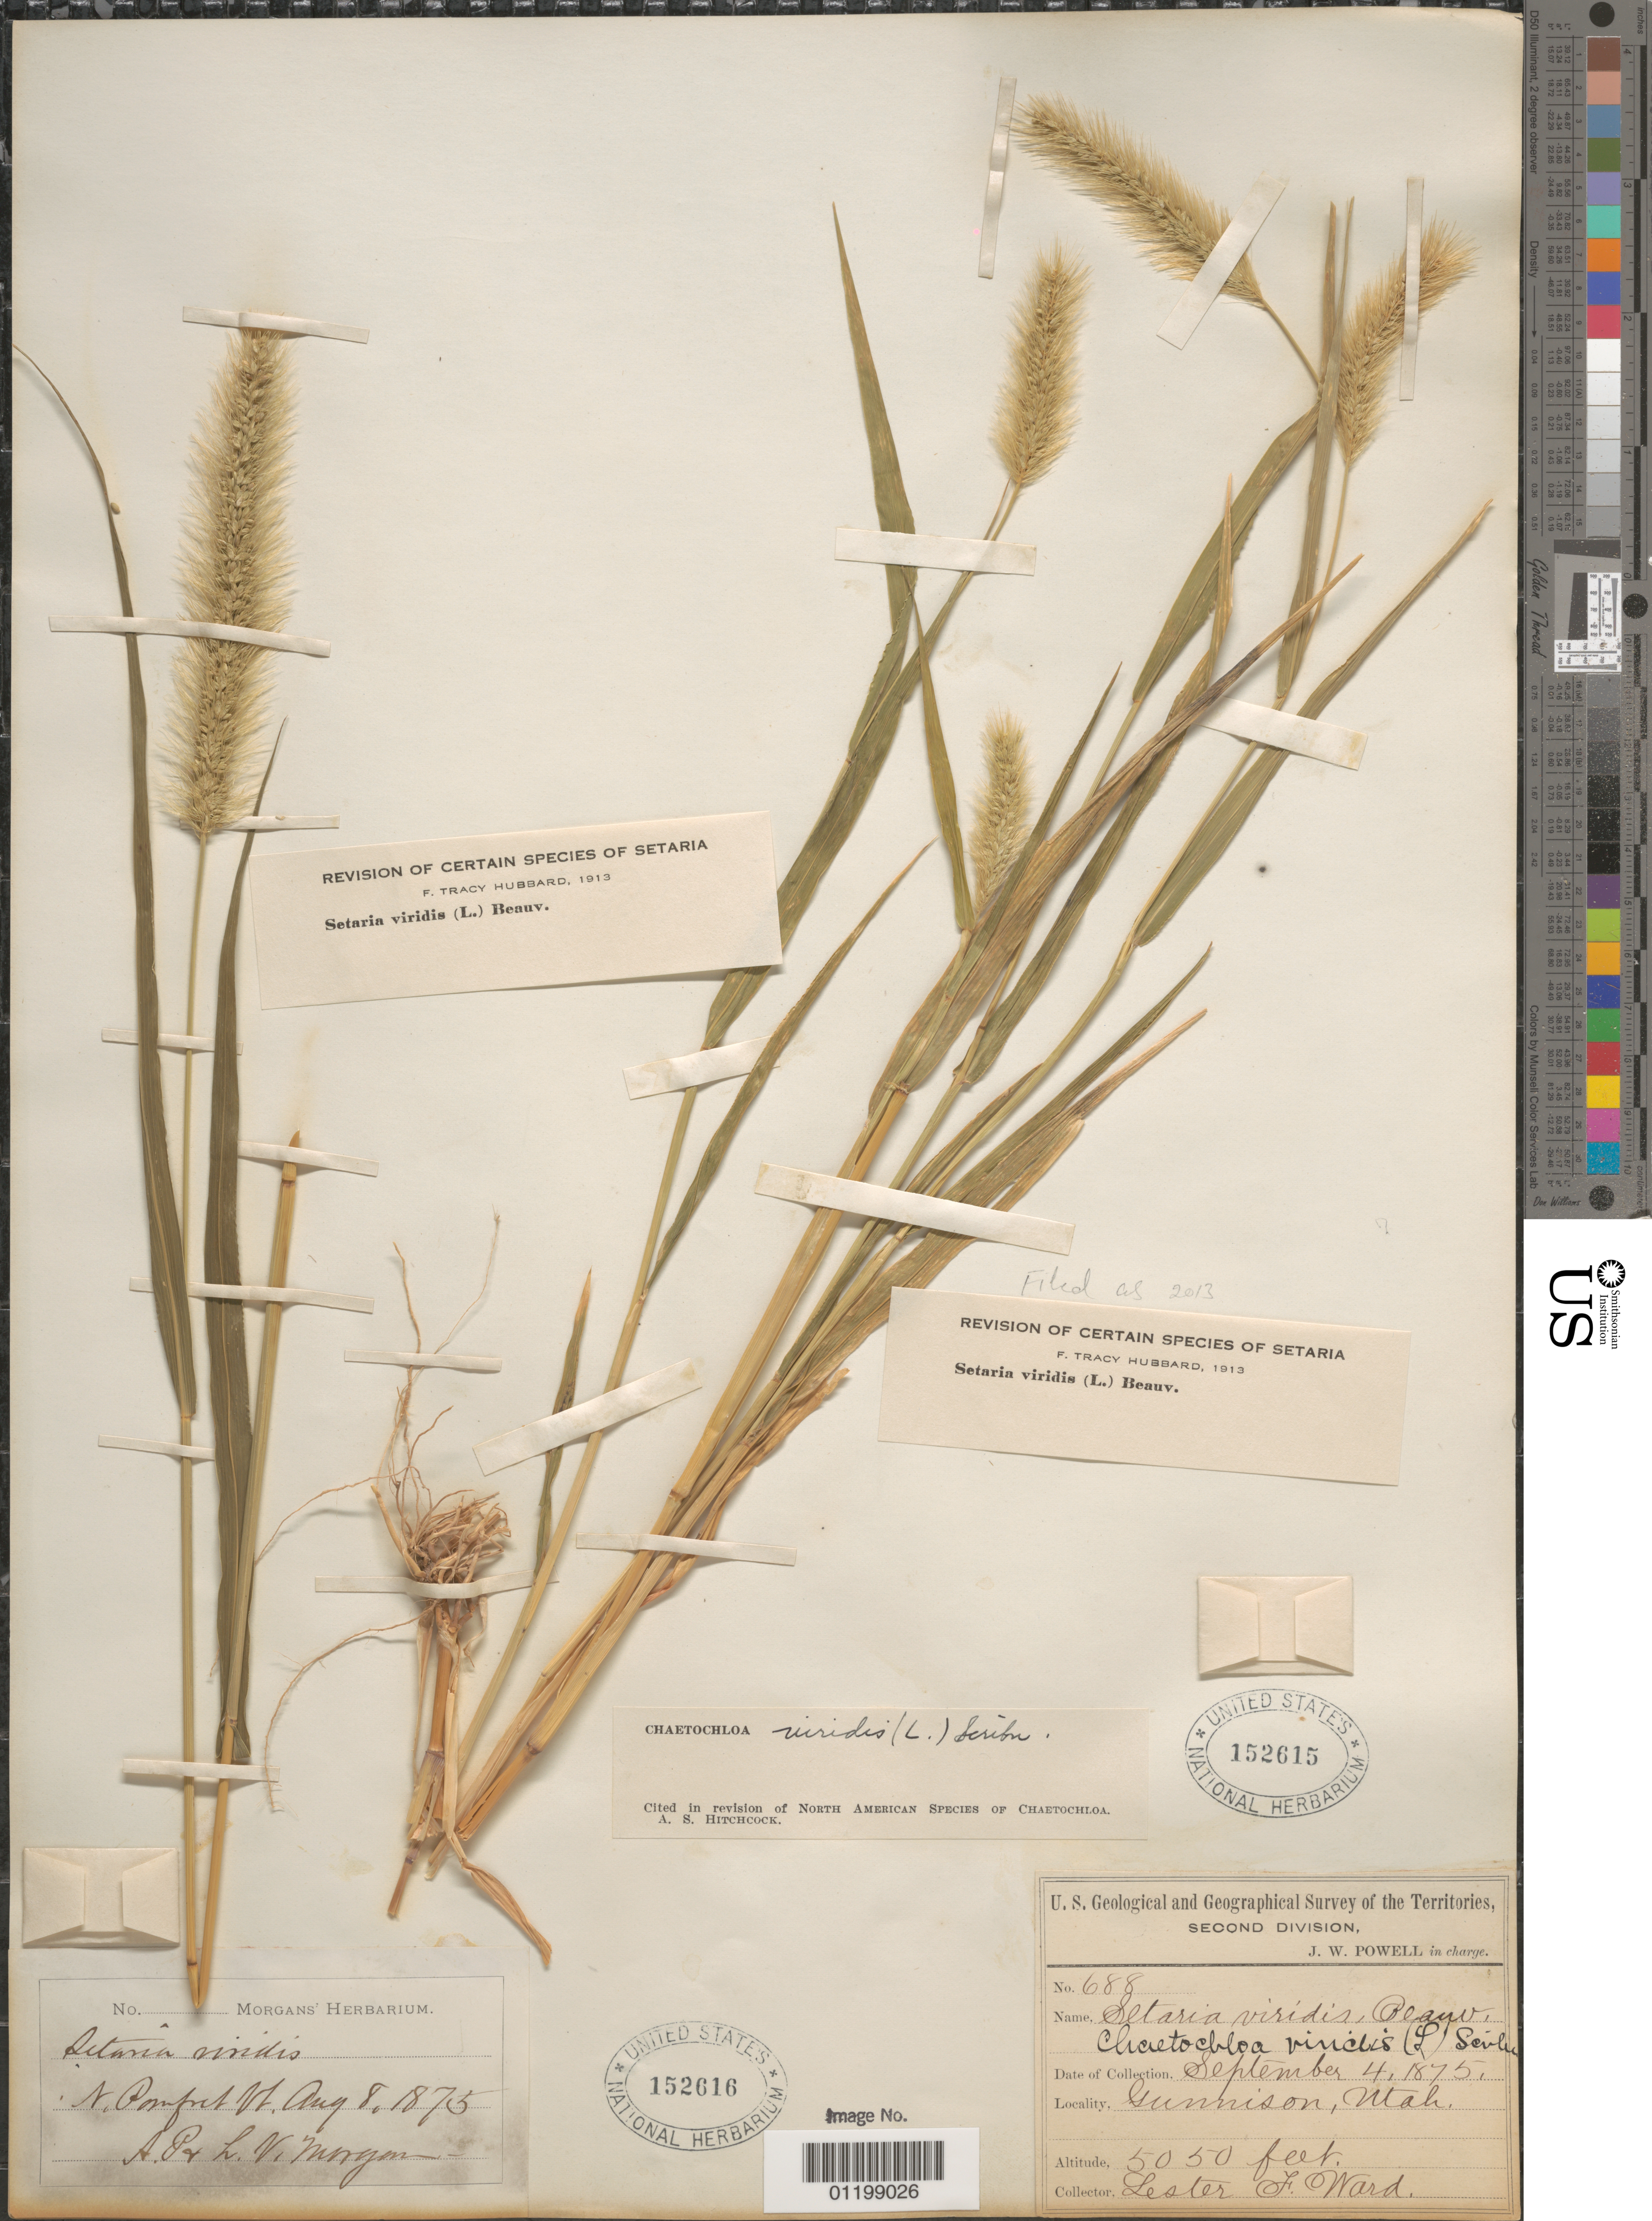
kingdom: Plantae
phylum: Tracheophyta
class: Liliopsida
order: Poales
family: Poaceae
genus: Setaria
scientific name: Setaria viridis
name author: (L.) P. Beauv.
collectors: A. Morgan & L. Morgan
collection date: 1875-08-08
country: United States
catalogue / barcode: US 152616